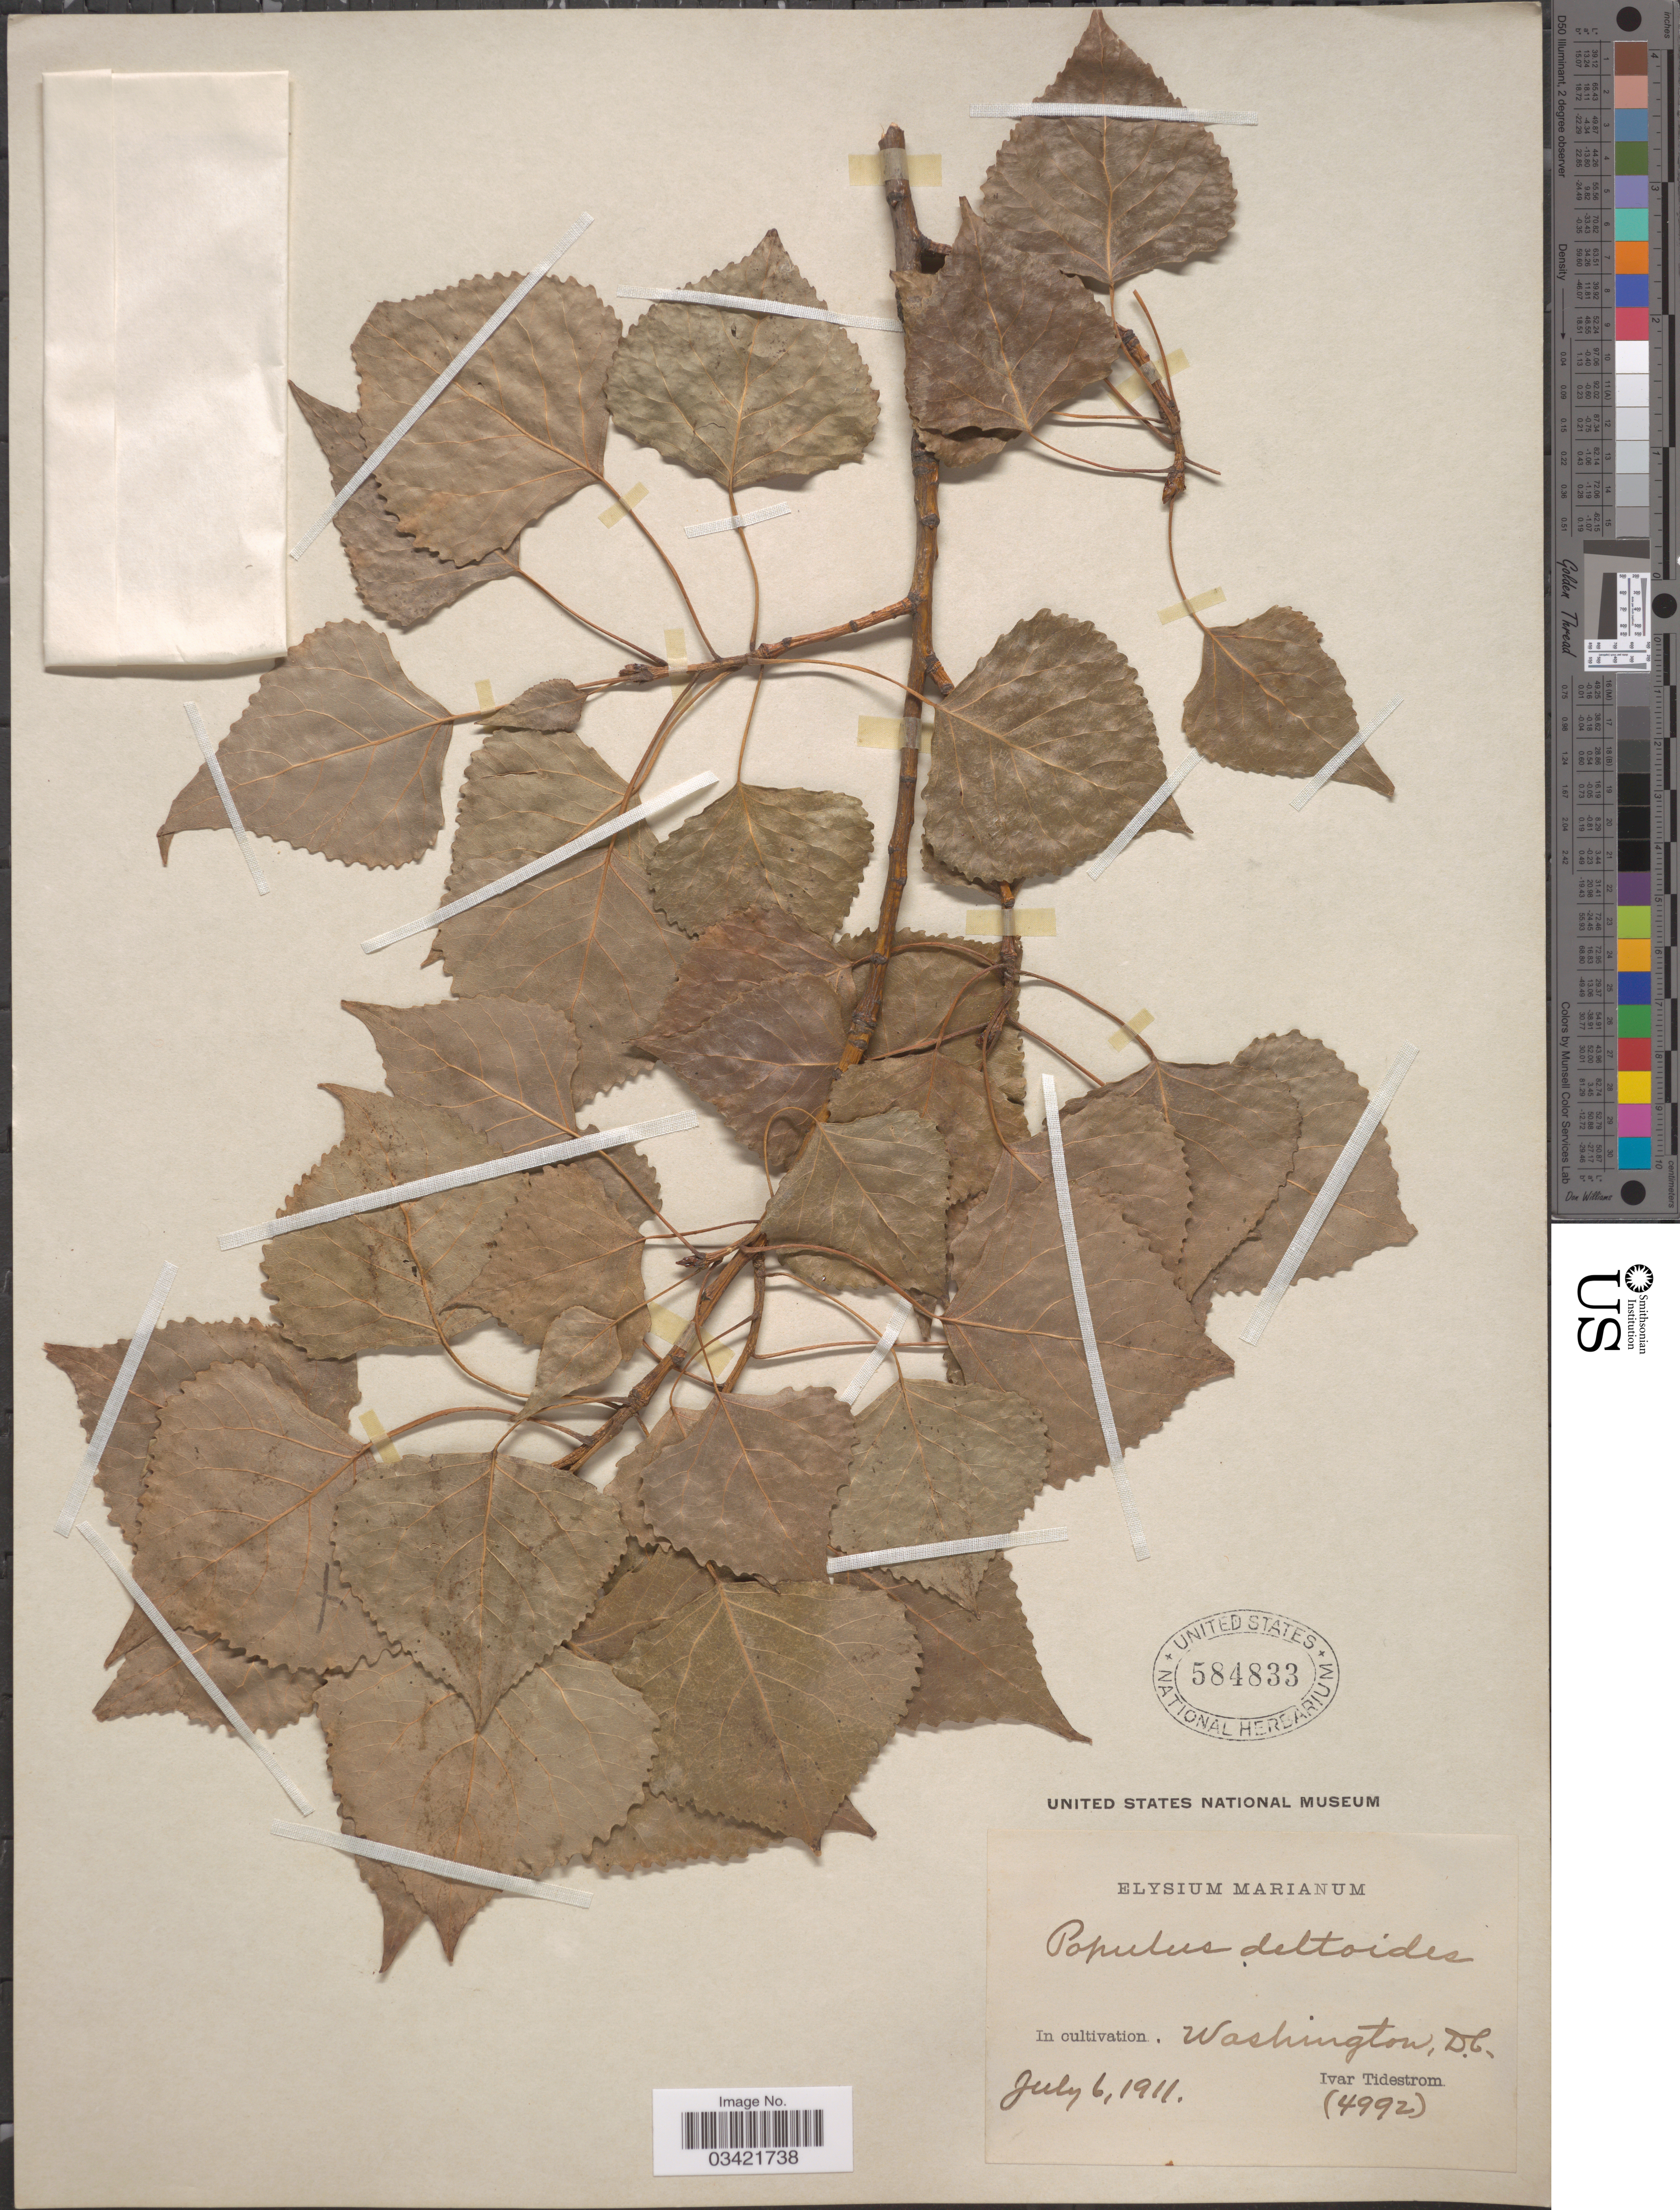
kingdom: Plantae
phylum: Tracheophyta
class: Magnoliopsida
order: Malpighiales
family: Salicaceae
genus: Populus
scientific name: Populus canadensis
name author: Moench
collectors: I. F. Tidestrom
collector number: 4992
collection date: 1911-07-06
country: United States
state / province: District of Columbia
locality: In cultivation, Washington D.C.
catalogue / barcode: US 584833